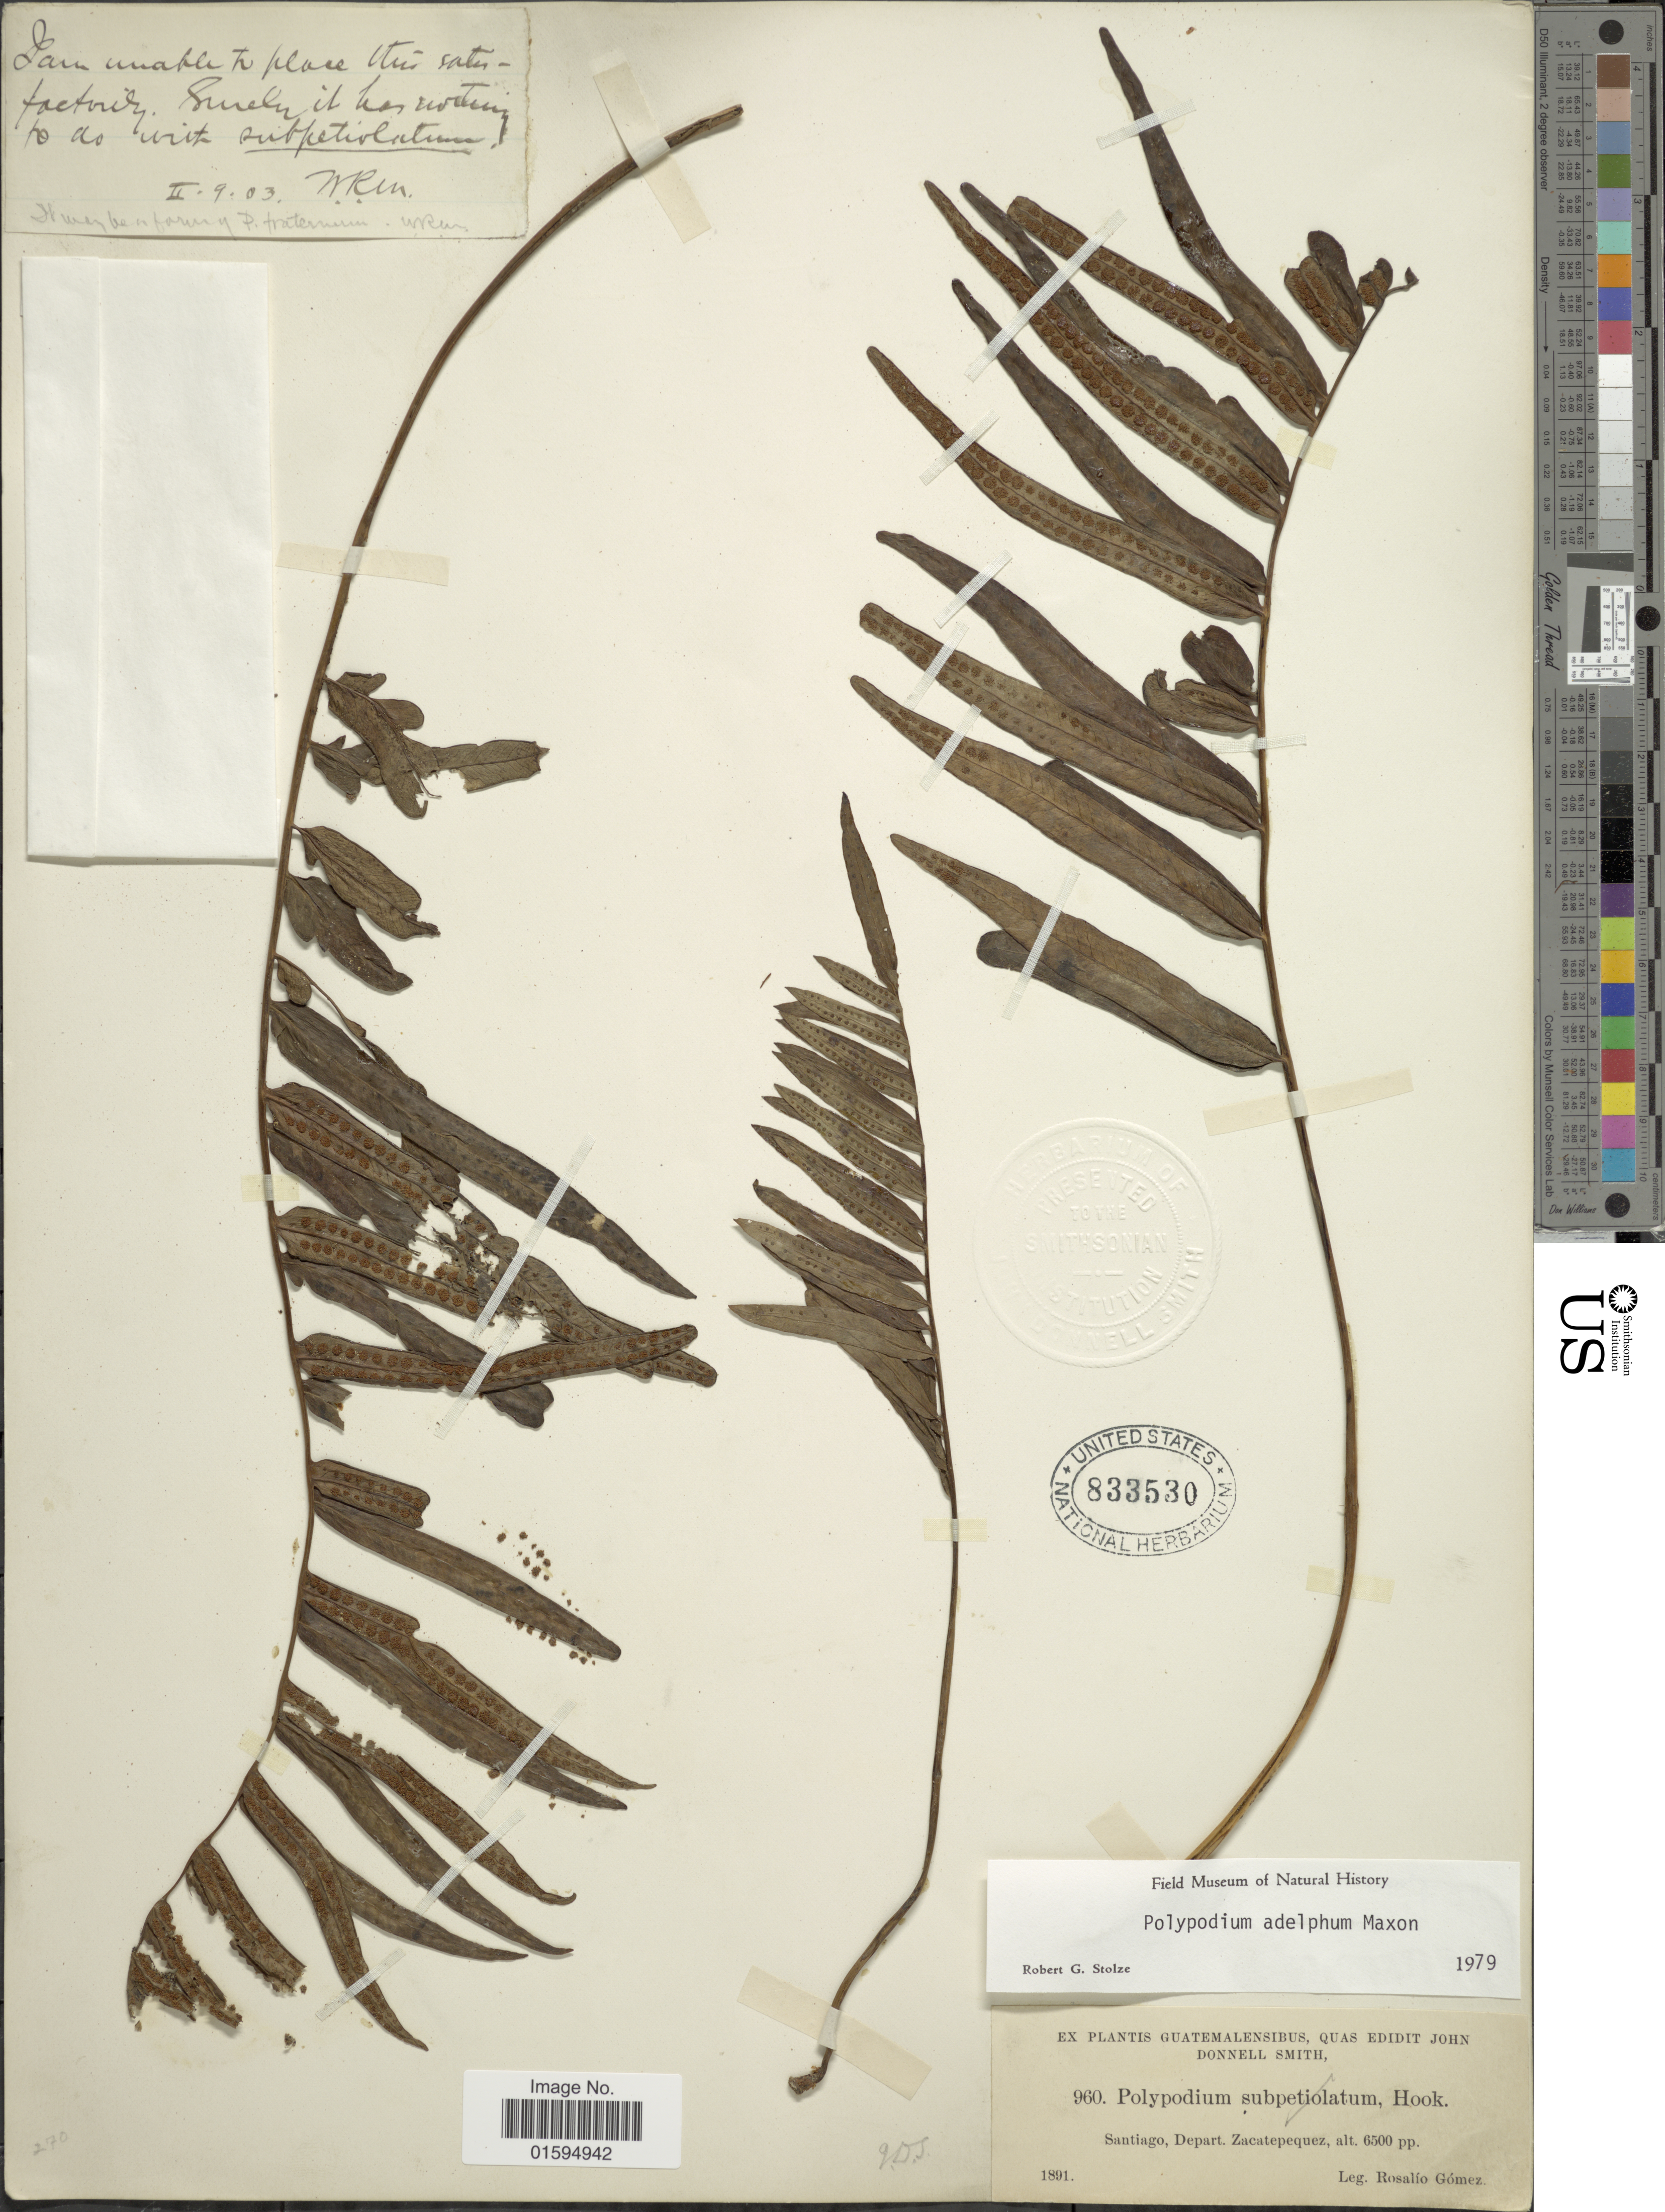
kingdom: Plantae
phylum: Tracheophyta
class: Polypodiopsida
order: Polypodiales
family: Polypodiaceae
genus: Polypodium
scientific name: Polypodium adelphum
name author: Maxon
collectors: R. Gómez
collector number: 960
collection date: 1891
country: Guatemala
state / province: Sacatepéquez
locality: Santiago, Depart Zacatepequez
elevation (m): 1981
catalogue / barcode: US 833530